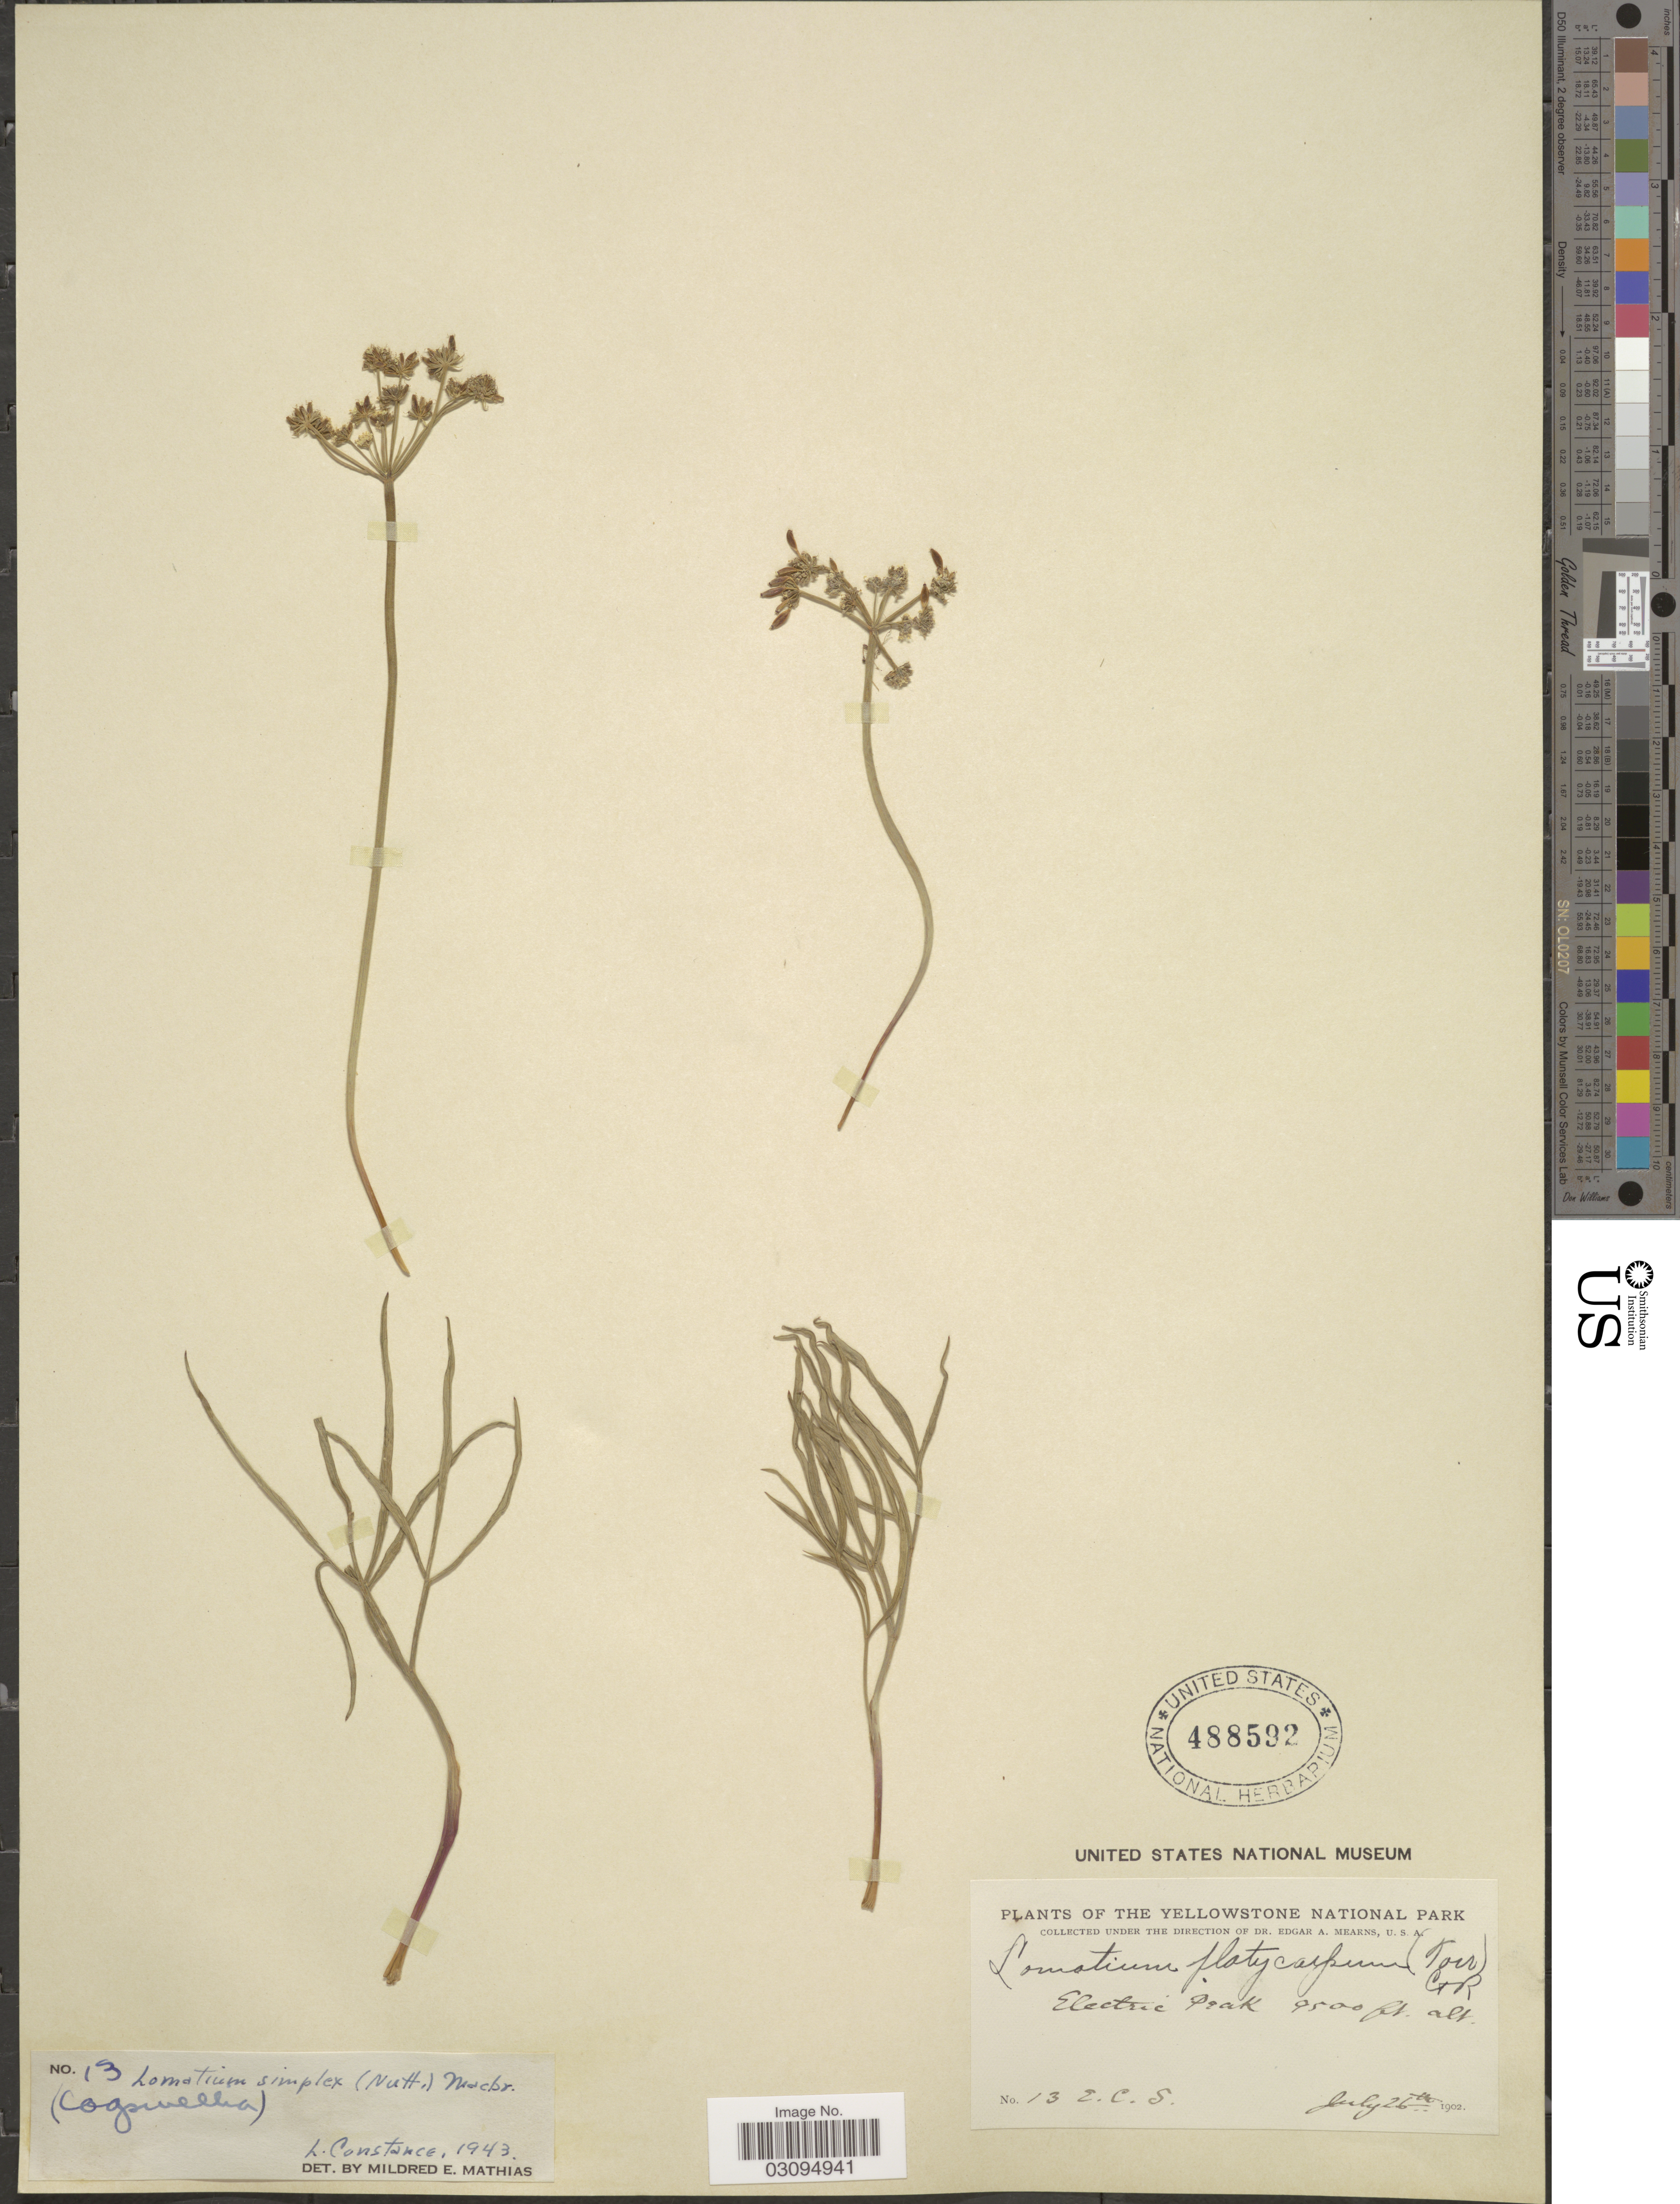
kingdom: Plantae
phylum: Tracheophyta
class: Magnoliopsida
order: Apiales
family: Apiaceae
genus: Lomatium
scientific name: Lomatium platycarpum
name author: (Torr.) J.M. Coult. & Rose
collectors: E. C. Smith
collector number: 13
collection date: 1902-07-26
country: United States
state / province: Montana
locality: The Yellowstone National Park, Electric Peak.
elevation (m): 2896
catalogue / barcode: US 488592